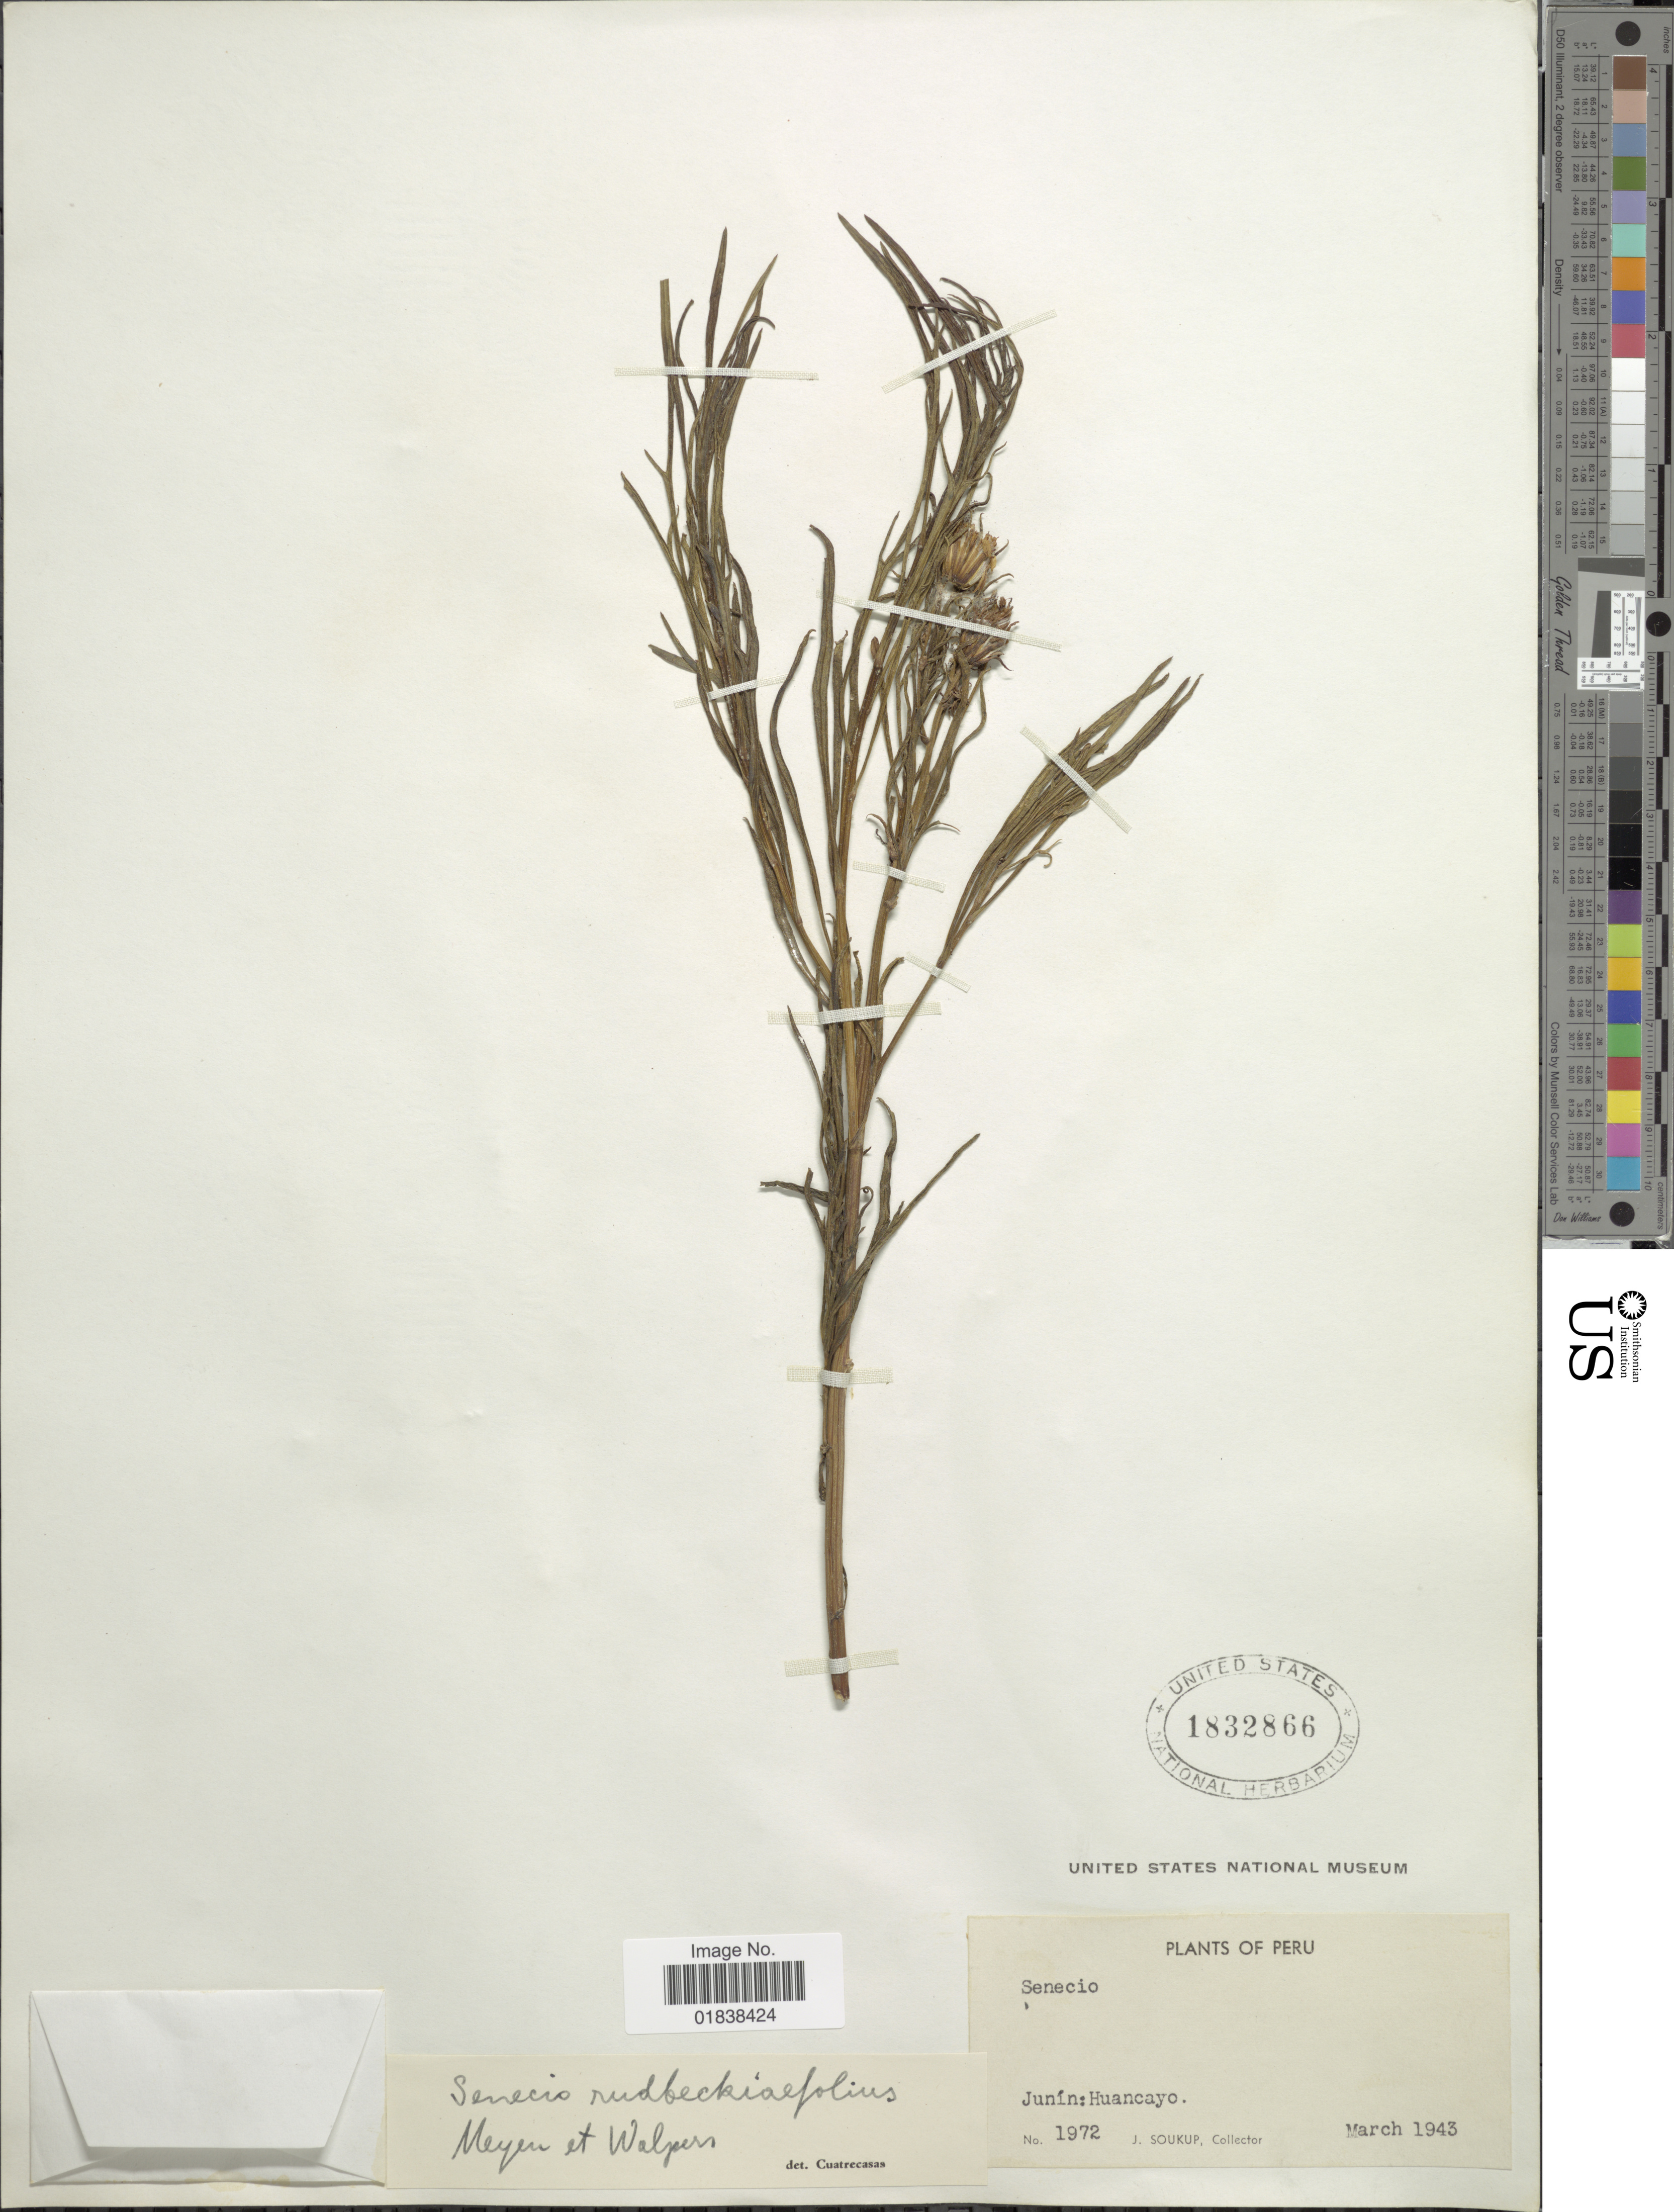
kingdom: Plantae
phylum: Tracheophyta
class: Magnoliopsida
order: Asterales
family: Asteraceae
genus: Senecio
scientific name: Senecio rudbeckiifolius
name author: Meyen & Walp.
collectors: J. Soukup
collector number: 1972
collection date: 1943-03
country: Peru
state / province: Junín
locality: Huancayo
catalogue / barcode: US 1832866